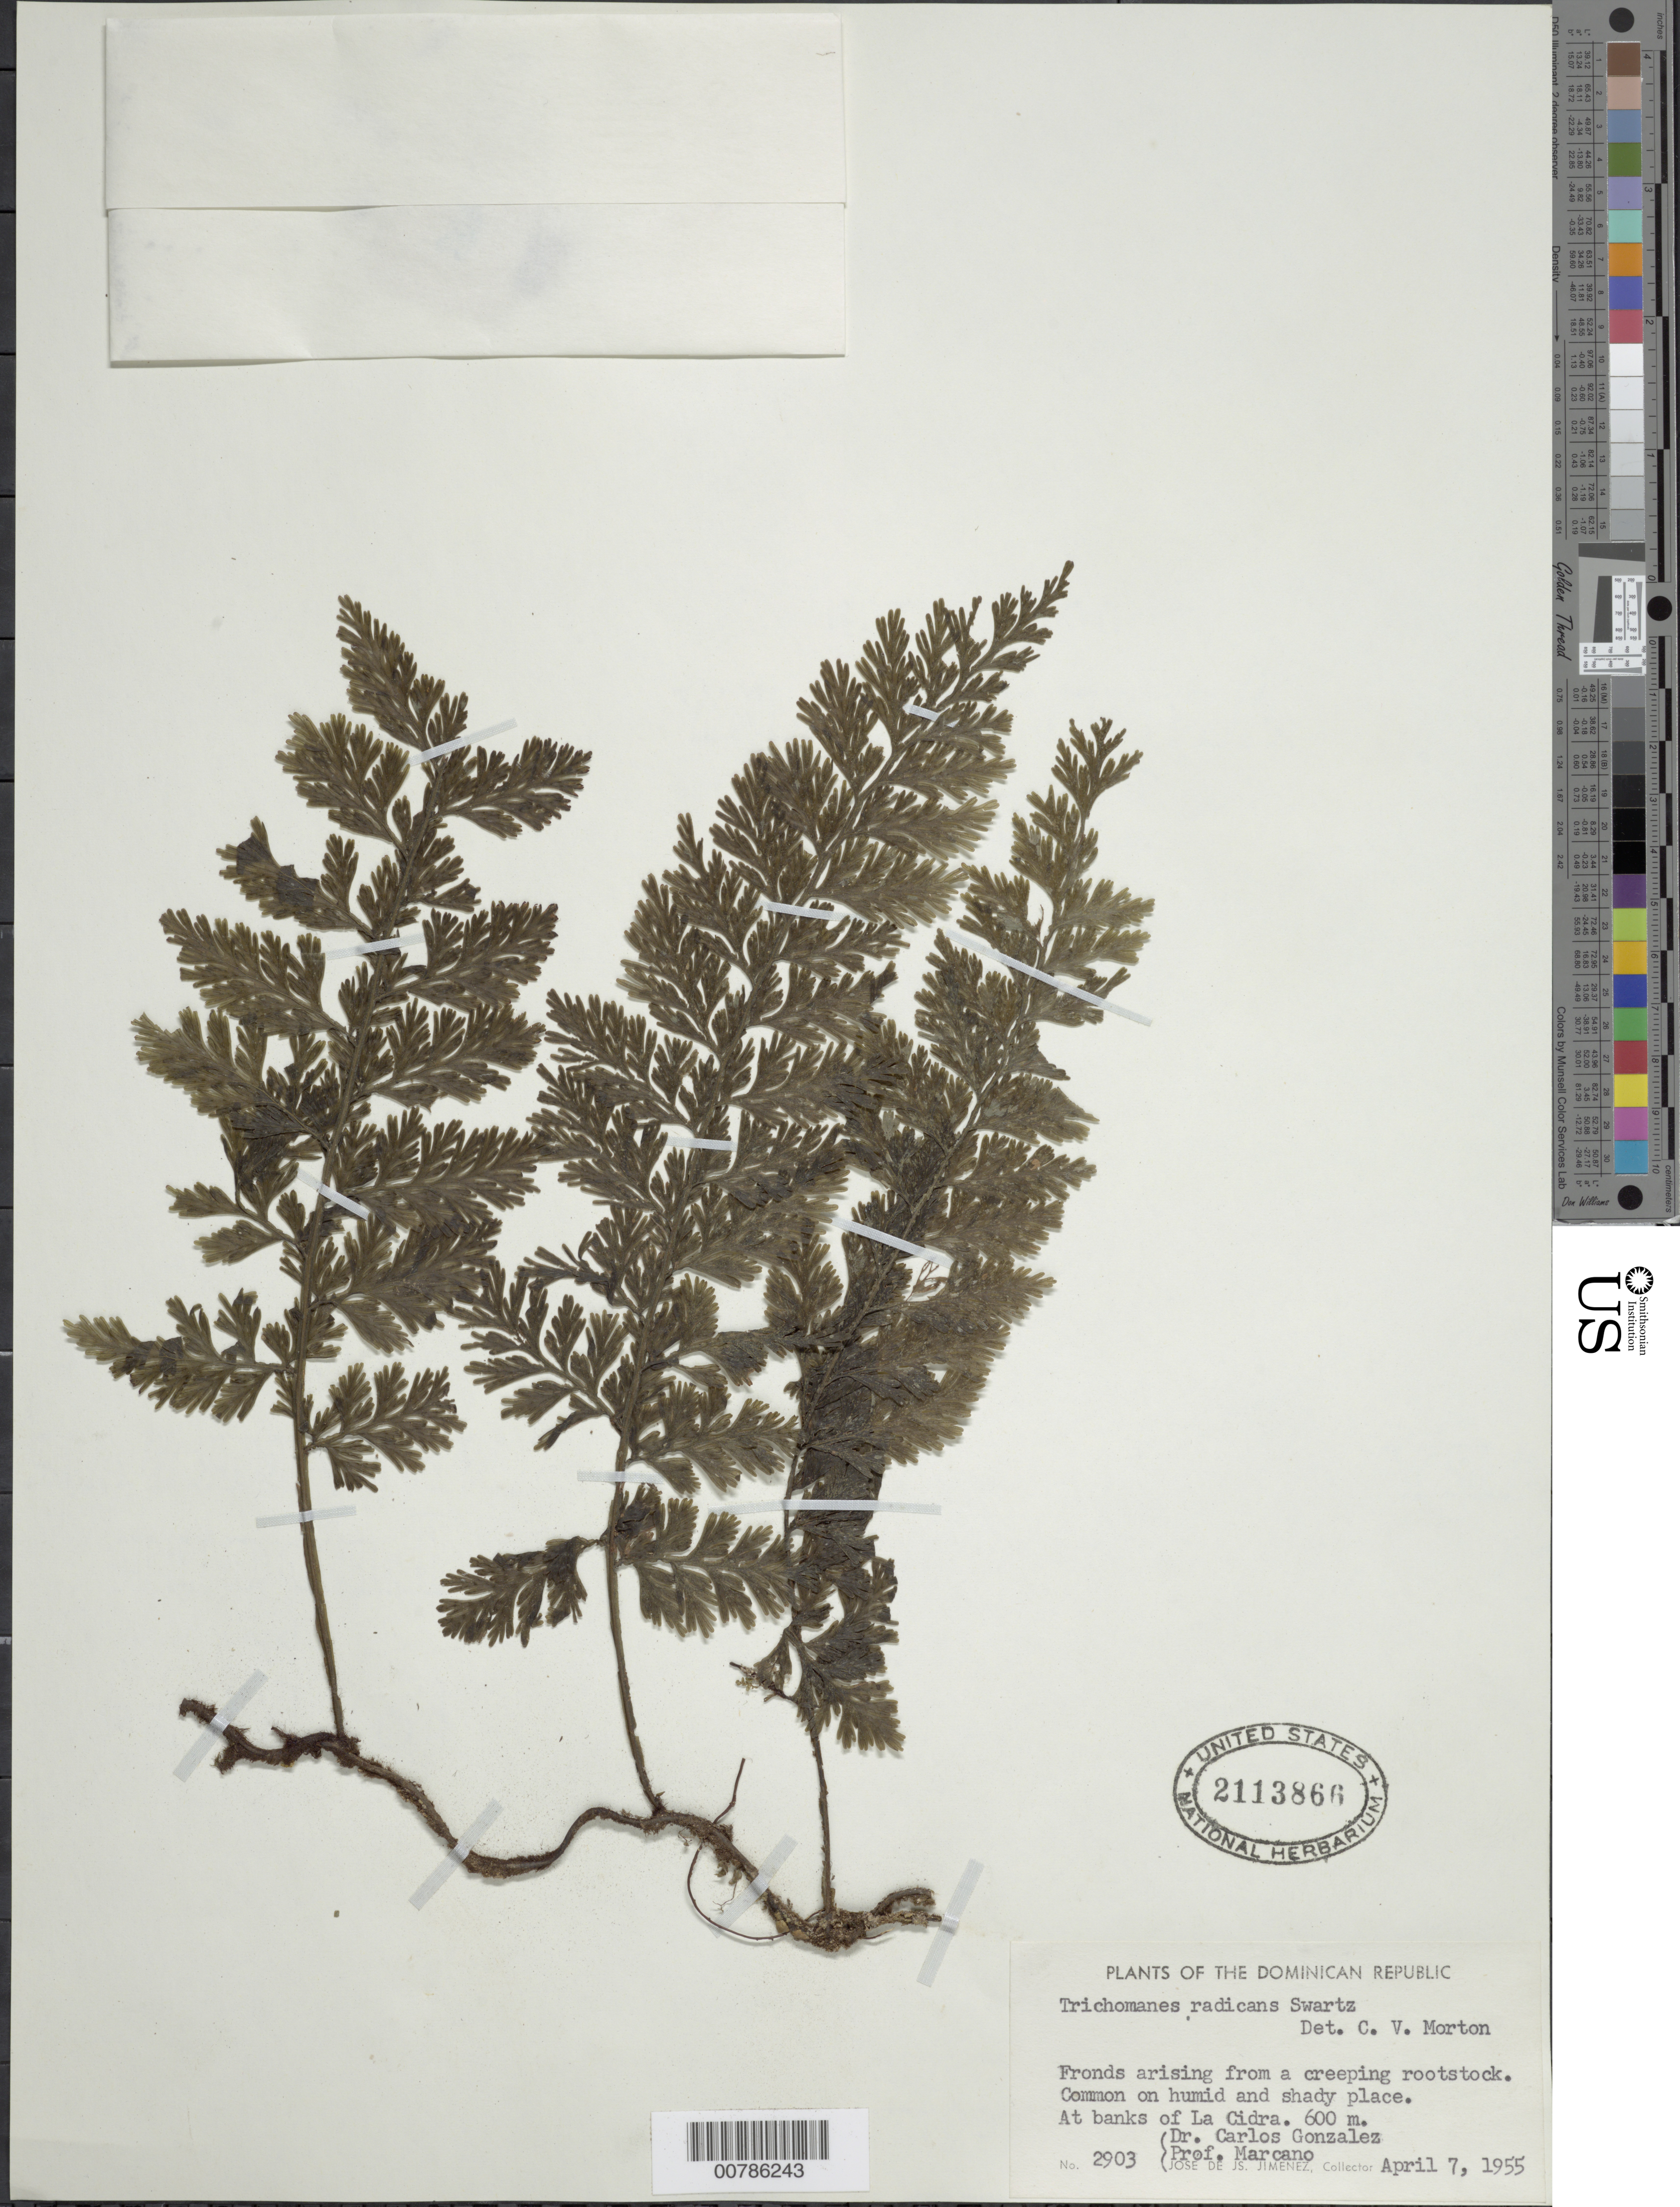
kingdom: Plantae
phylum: Tracheophyta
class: Polypodiopsida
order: Hymenophyllales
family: Hymenophyllaceae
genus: Vandenboschia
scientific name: Vandenboschia radicans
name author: (Sw.) Copel.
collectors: C. Gonzalez, -. Marcano & J. J. Jiménez Almonte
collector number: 2903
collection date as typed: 07 Apr 1955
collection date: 1955-04-07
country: Dominican Republic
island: Hispaniola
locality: La Cidra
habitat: On humid and shady place; bank of river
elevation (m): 600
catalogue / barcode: US 2113866